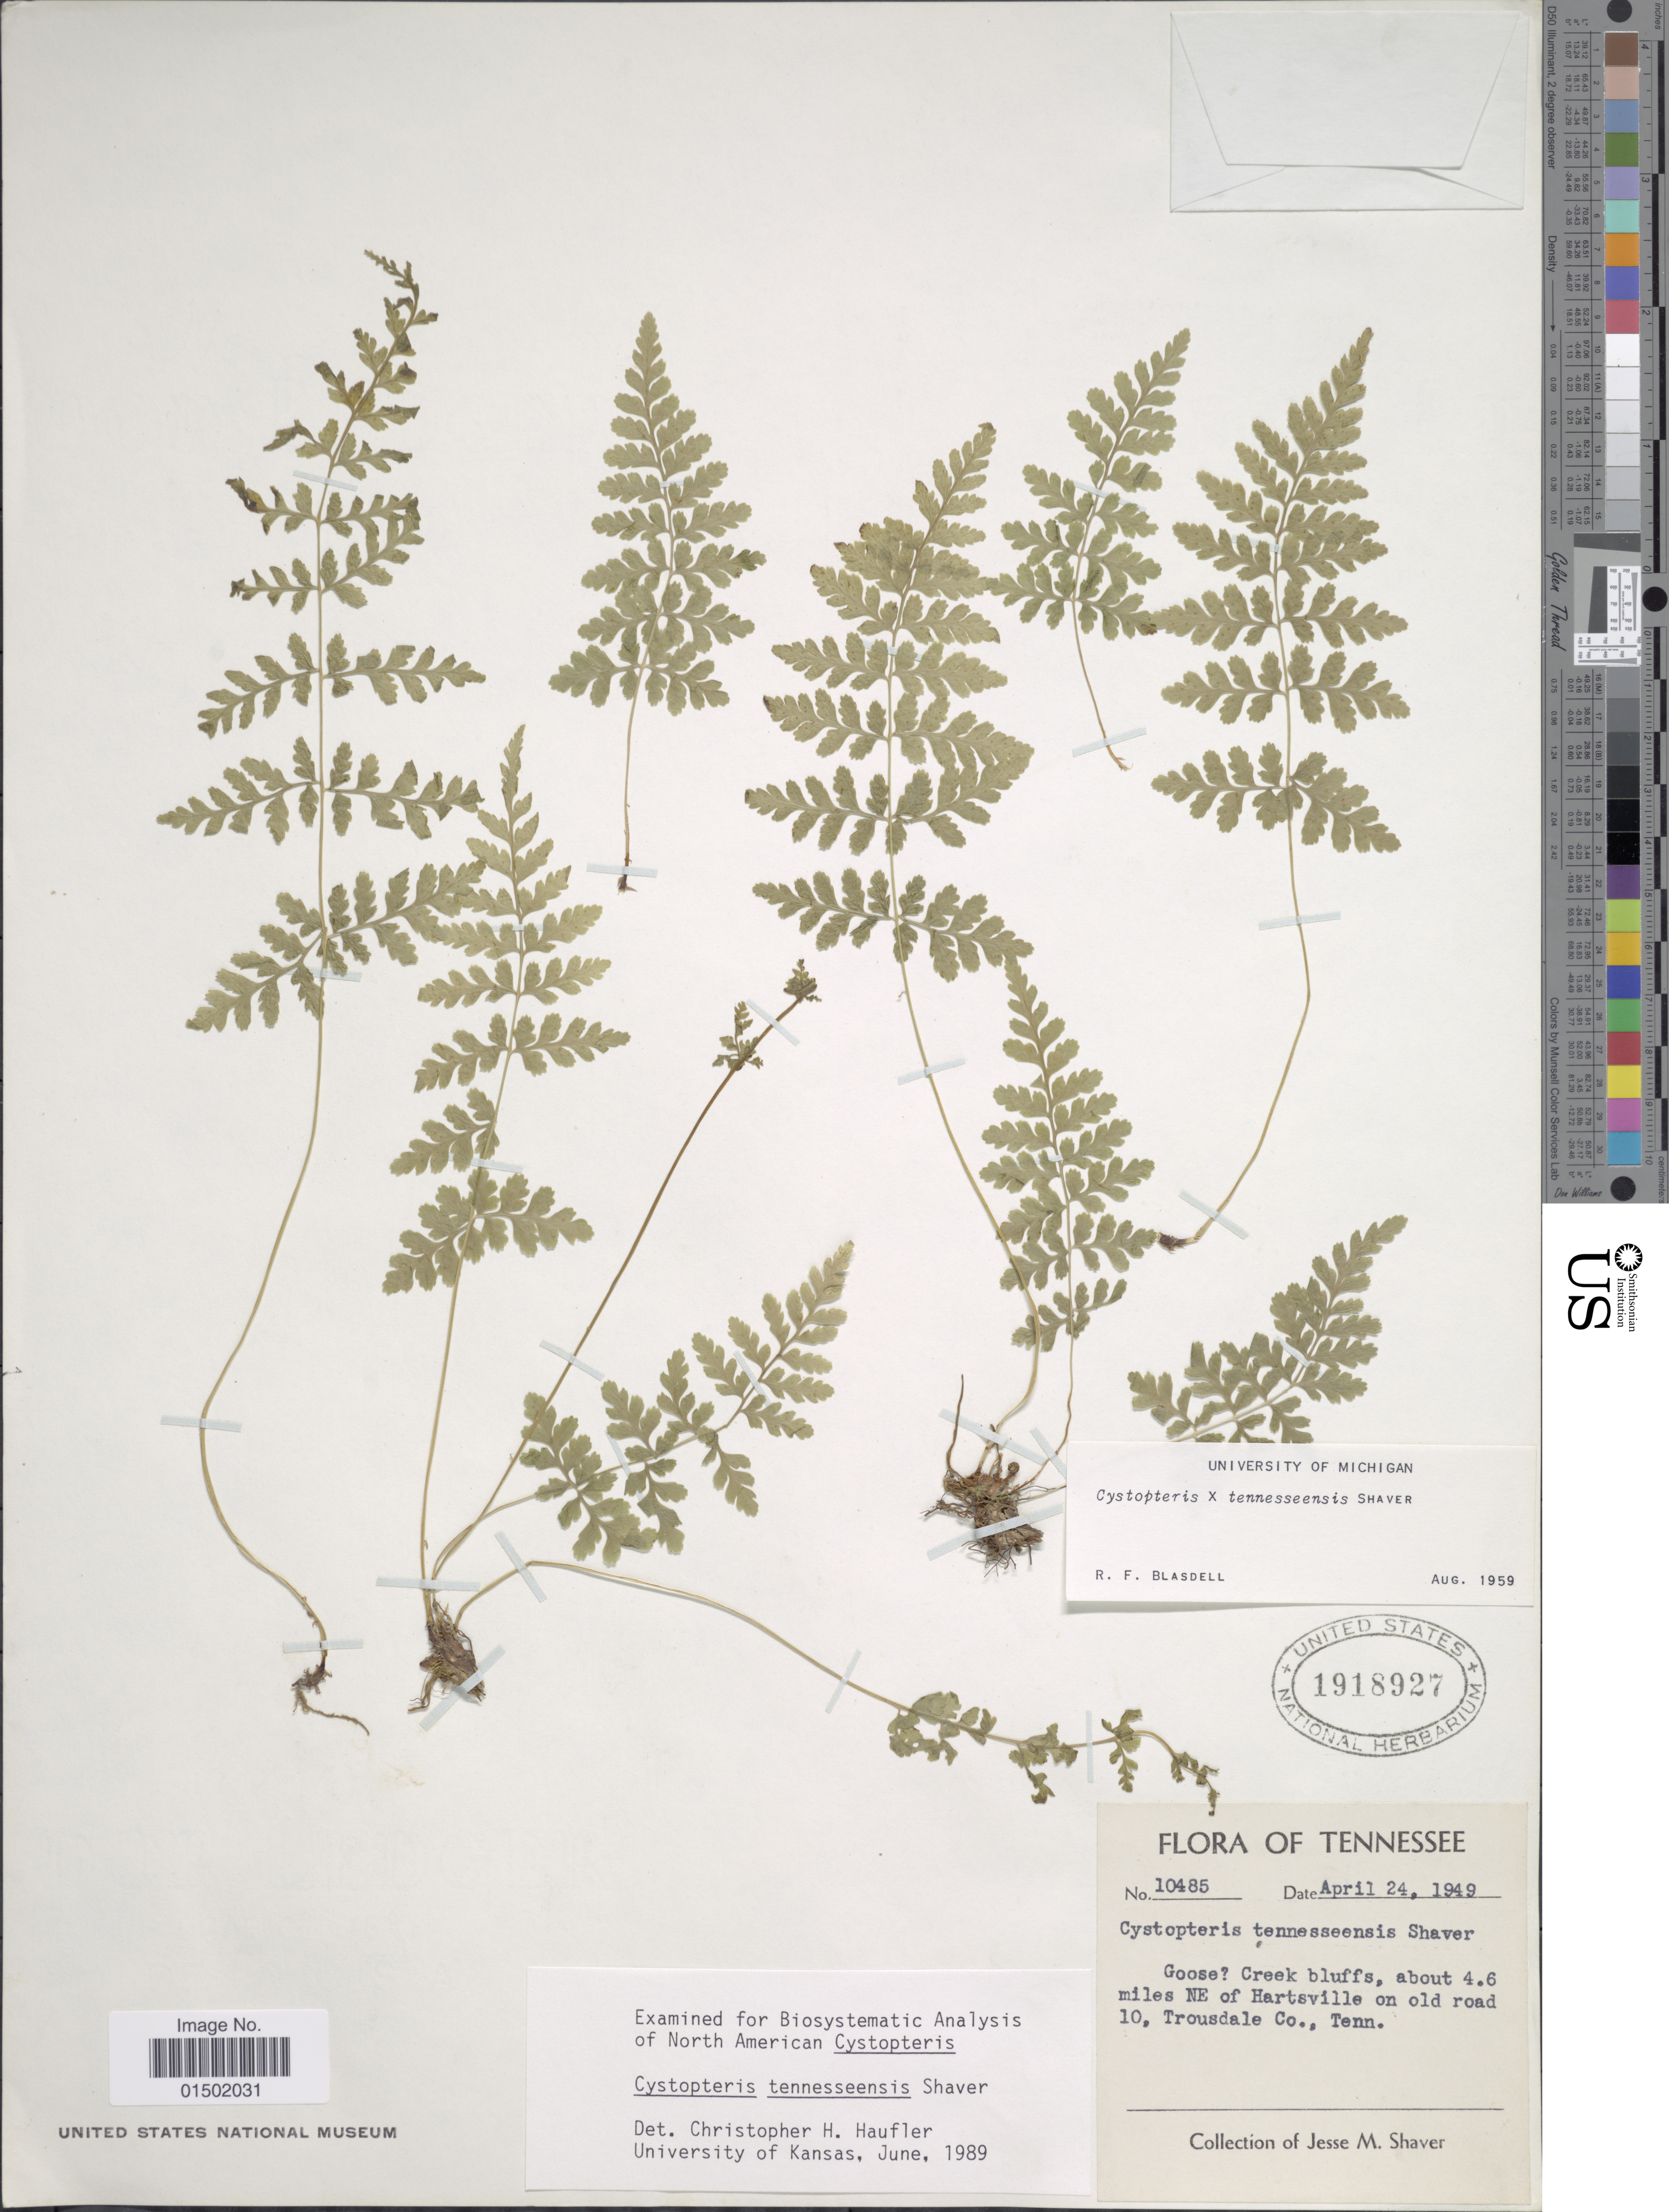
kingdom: Plantae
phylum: Tracheophyta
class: Polypodiopsida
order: Polypodiales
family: Cystopteridaceae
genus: Cystopteris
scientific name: Cystopteris tennesseensis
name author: Shaver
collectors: J. Shaver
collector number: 10485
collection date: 1949-04-24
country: United States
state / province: Tennessee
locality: Goose [unsure placement] Creek bluffs, about 4.6 miles NE of Hartsville on old road 10, Trousdale Co.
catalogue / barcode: US 1918927